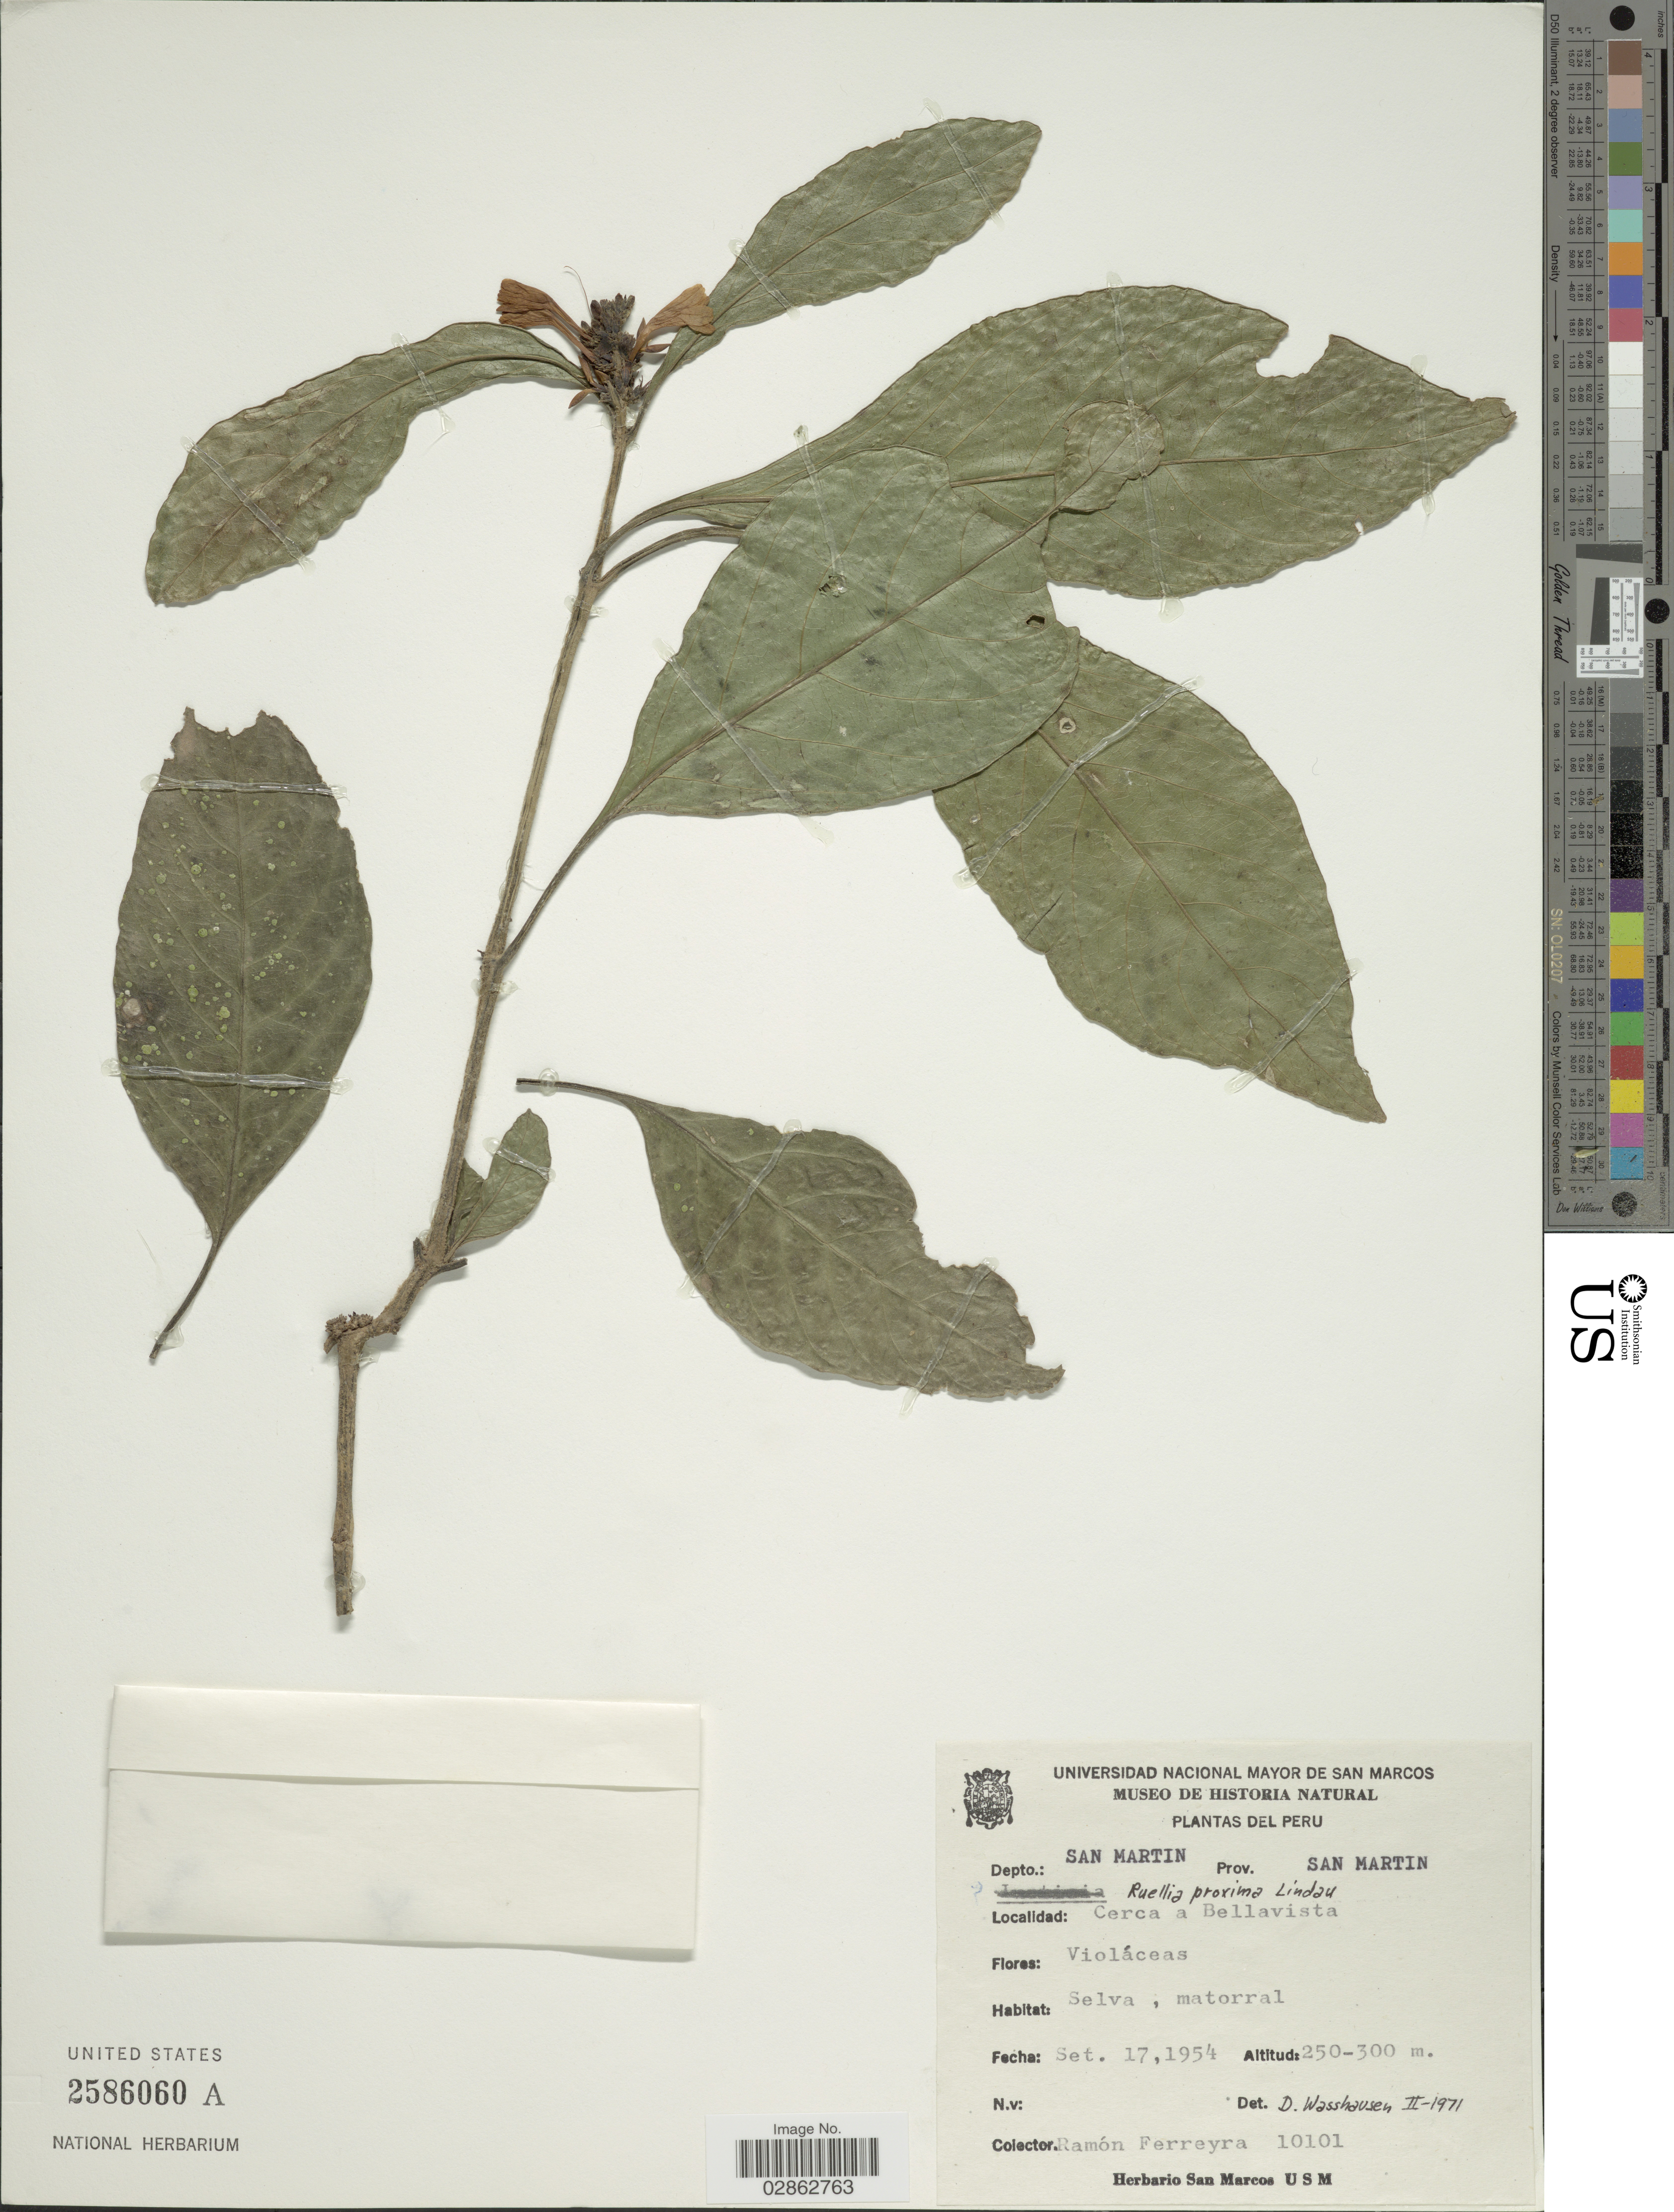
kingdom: Plantae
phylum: Tracheophyta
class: Magnoliopsida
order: Lamiales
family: Acanthaceae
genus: Ruellia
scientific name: Ruellia sp.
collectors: R. A. Ferreyra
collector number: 10101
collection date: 1954-09-17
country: Peru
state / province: San Martín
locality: Depto.: San Martin. Prov. San Martin. Cerra a Bellavista.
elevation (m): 250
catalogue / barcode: US 2586060A